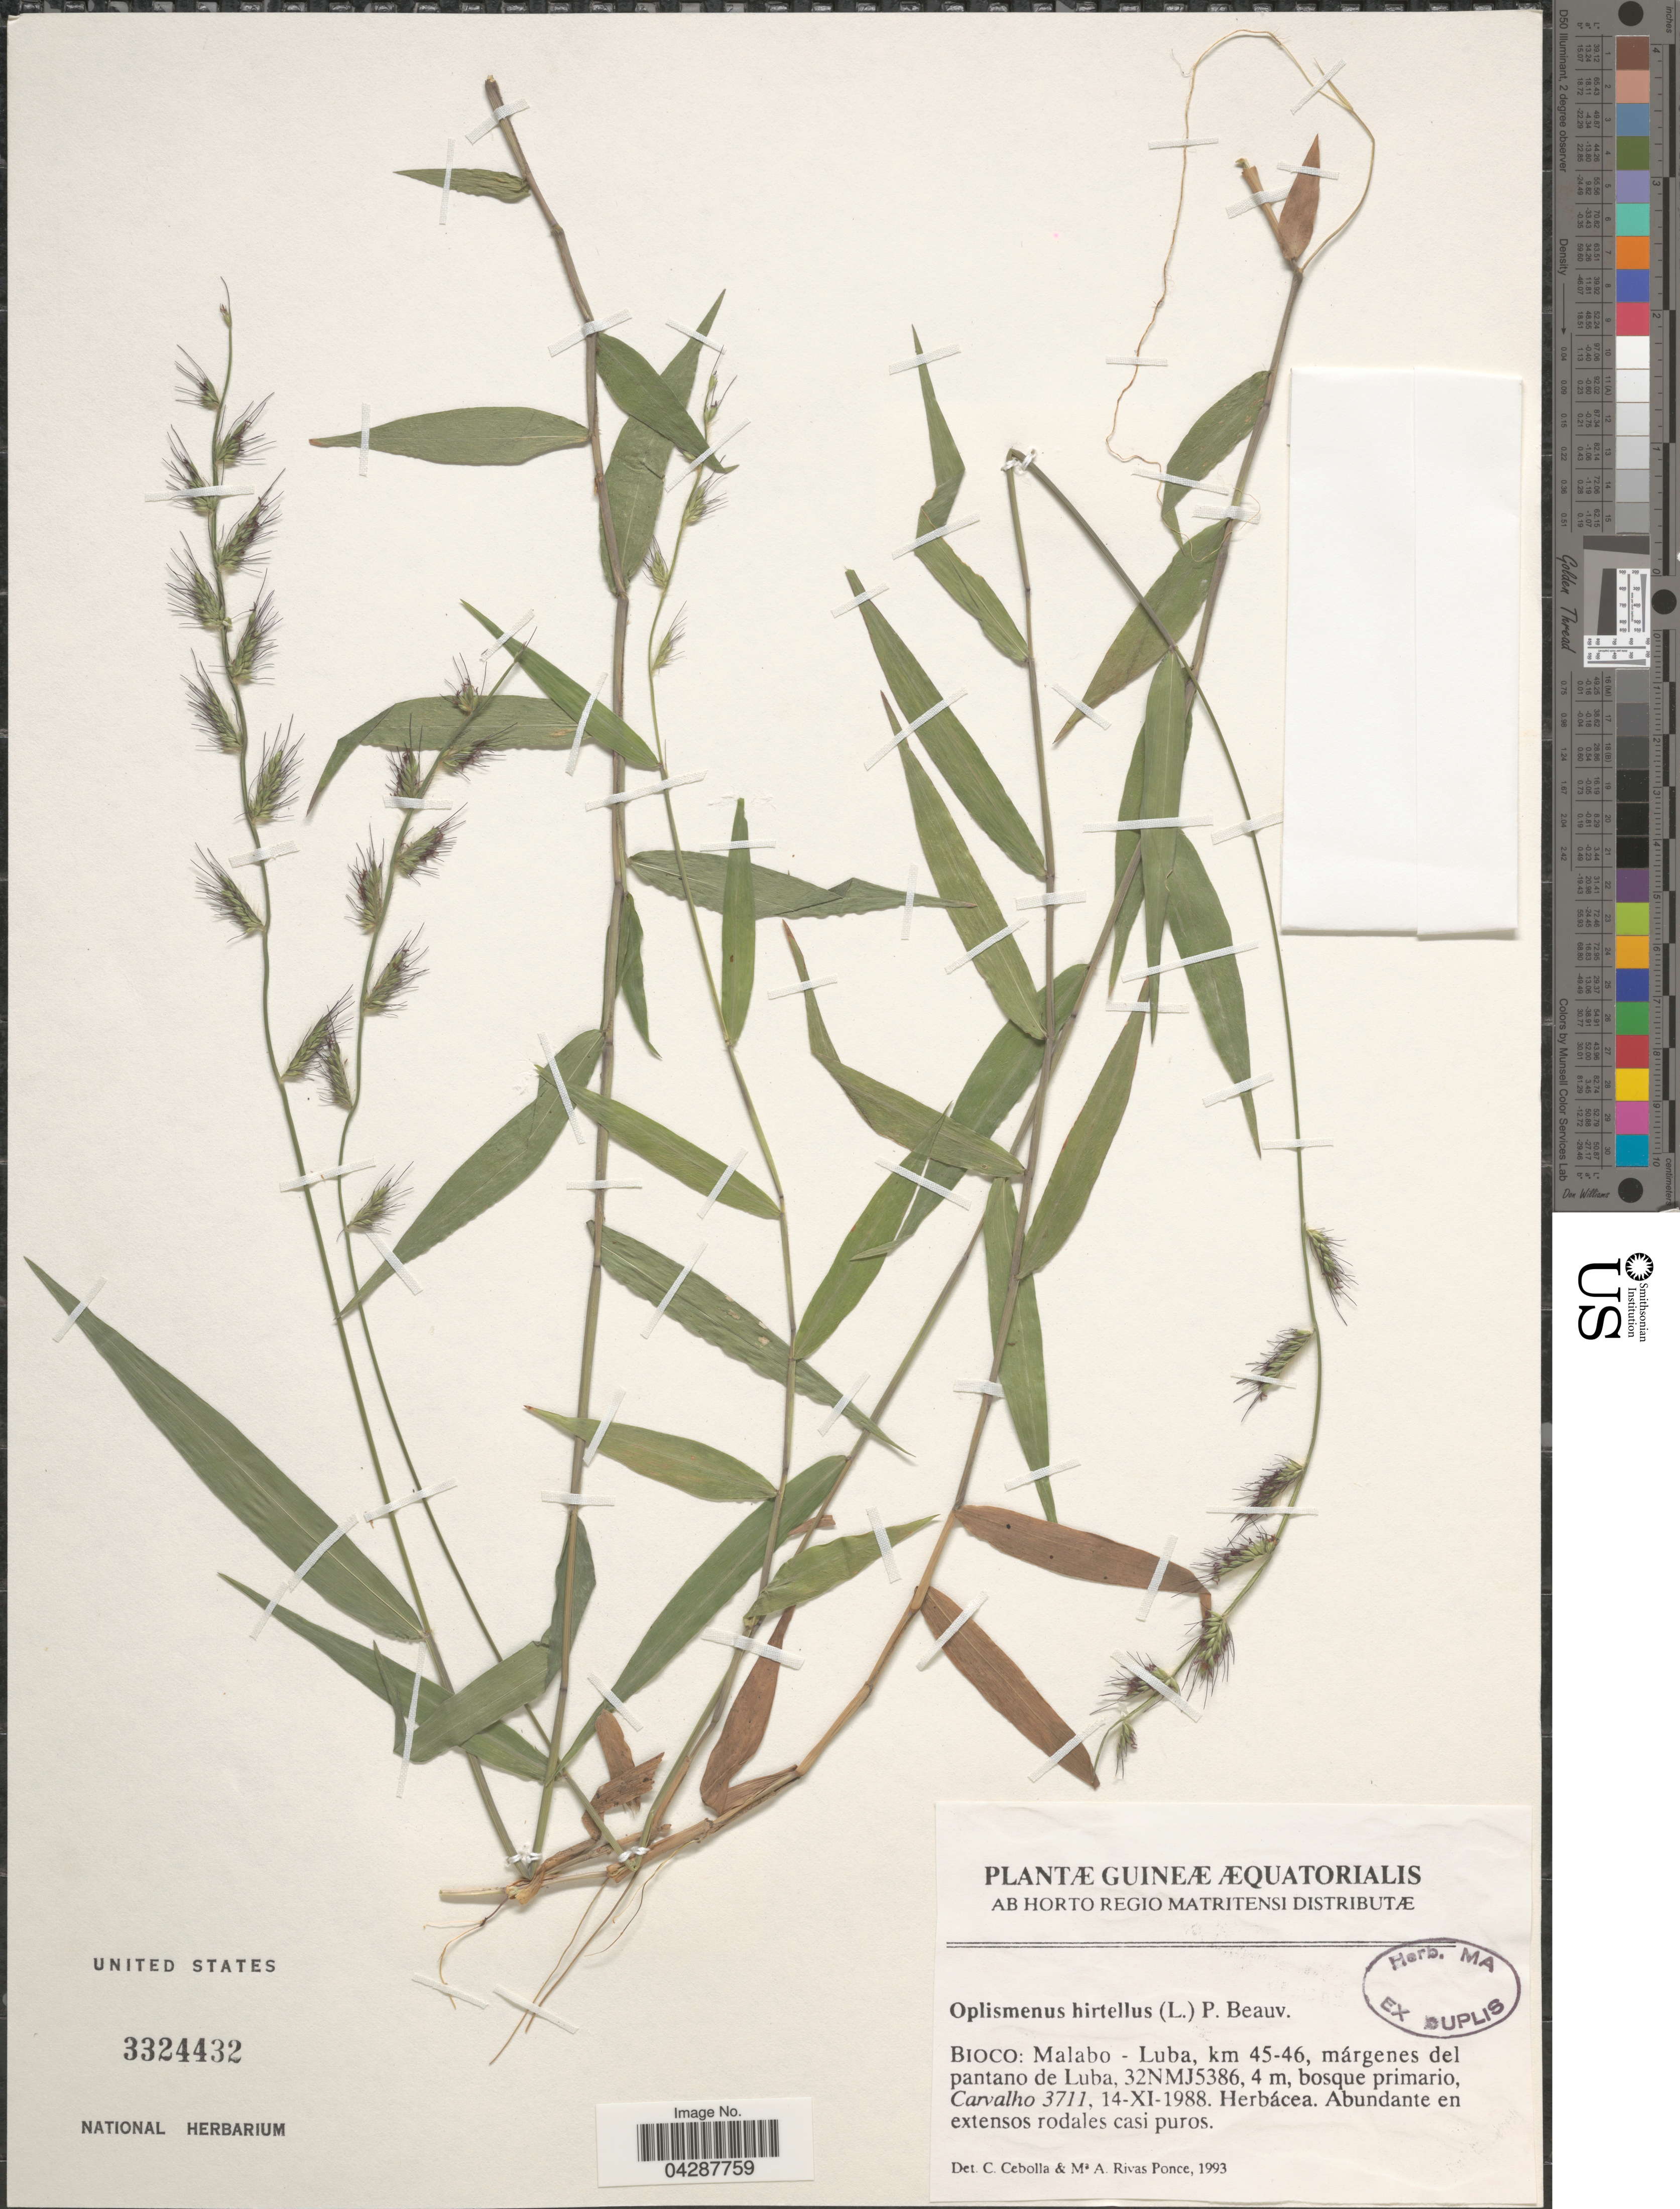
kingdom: Plantae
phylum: Tracheophyta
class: Liliopsida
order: Poales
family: Poaceae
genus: Oplismenus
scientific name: Oplismenus hirtellus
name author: (L.) P. Beauv.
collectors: Carvalho, --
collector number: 3711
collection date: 1988-11-14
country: Equatorial Guinea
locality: Guineæ Æquatorialis. Bioco: Malabo - Luba, km 45-46, márgenes del pantano de Luba, 32NMJ5386.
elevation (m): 4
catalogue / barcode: US 3324432